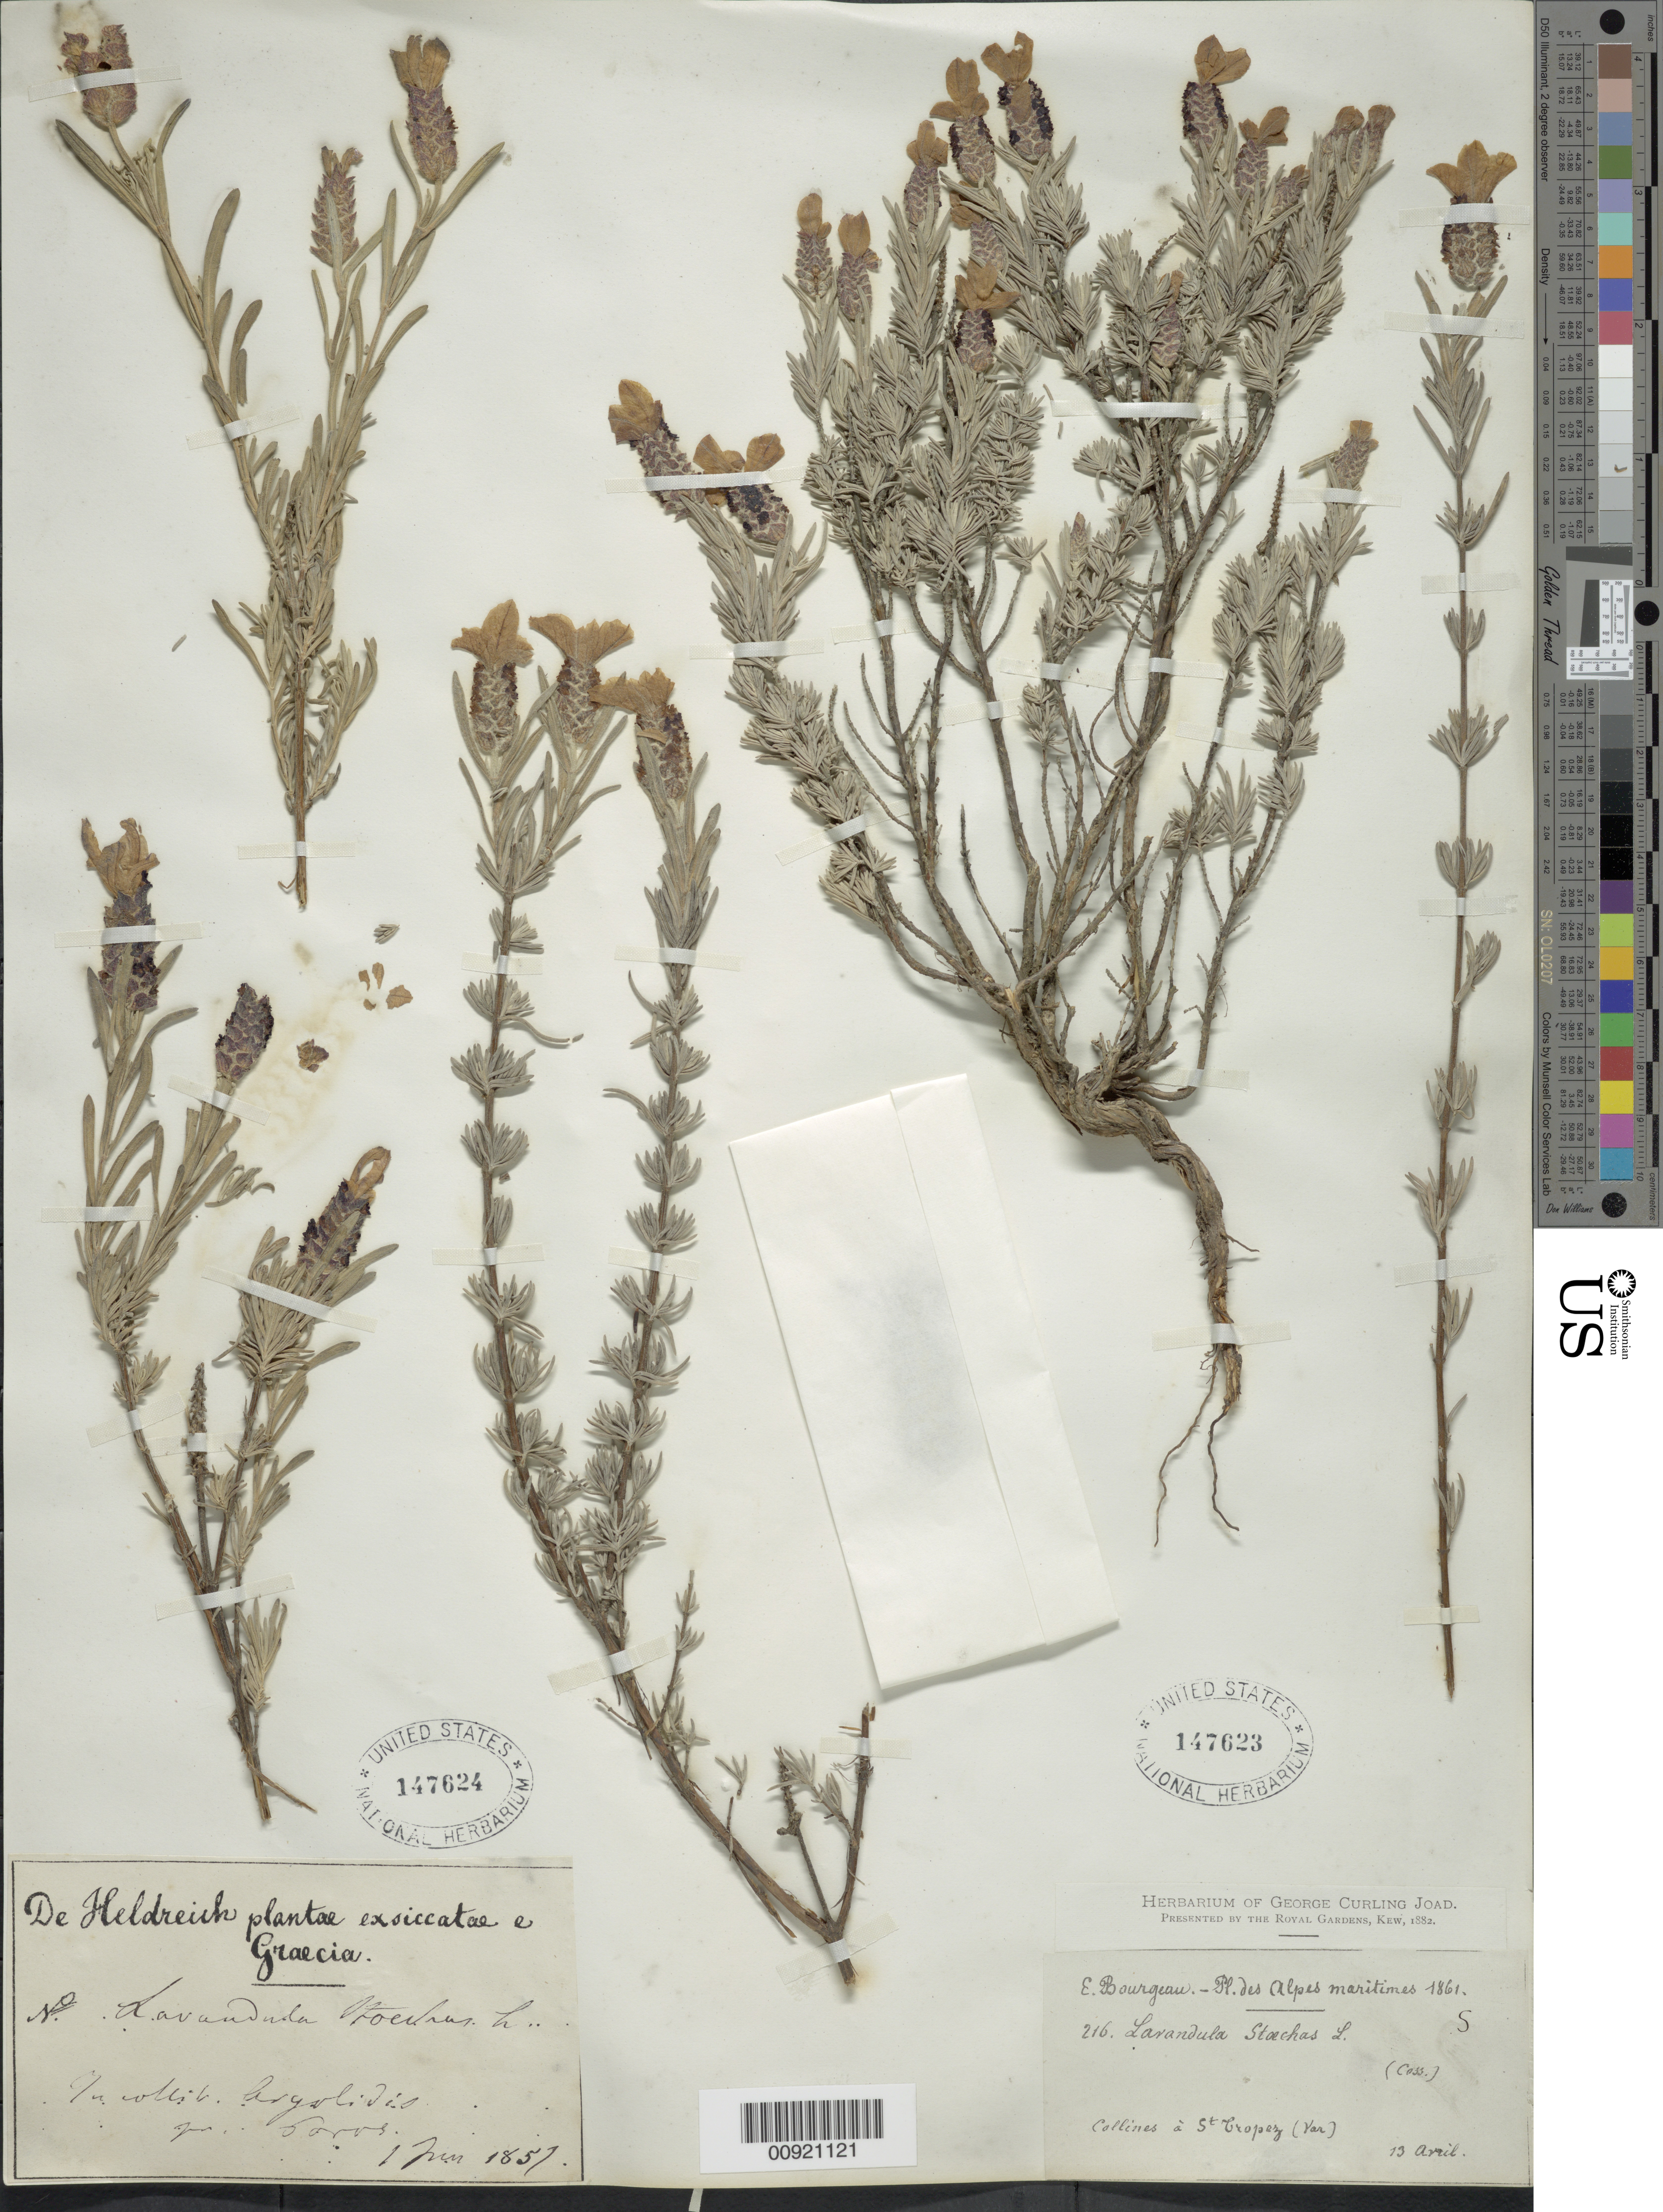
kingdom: Plantae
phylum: Tracheophyta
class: Magnoliopsida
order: Lamiales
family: Lamiaceae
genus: Lavandula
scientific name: Lavandula stoechas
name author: L.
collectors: E. Bourgeau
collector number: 216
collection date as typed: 13 Apr 1861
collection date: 1861-04-13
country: France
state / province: Provence-Alpes-Côte d'Azur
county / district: Alpes Maritimes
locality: Collines a St. Tropez. H. des Alpes Maritimes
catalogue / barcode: US 147623